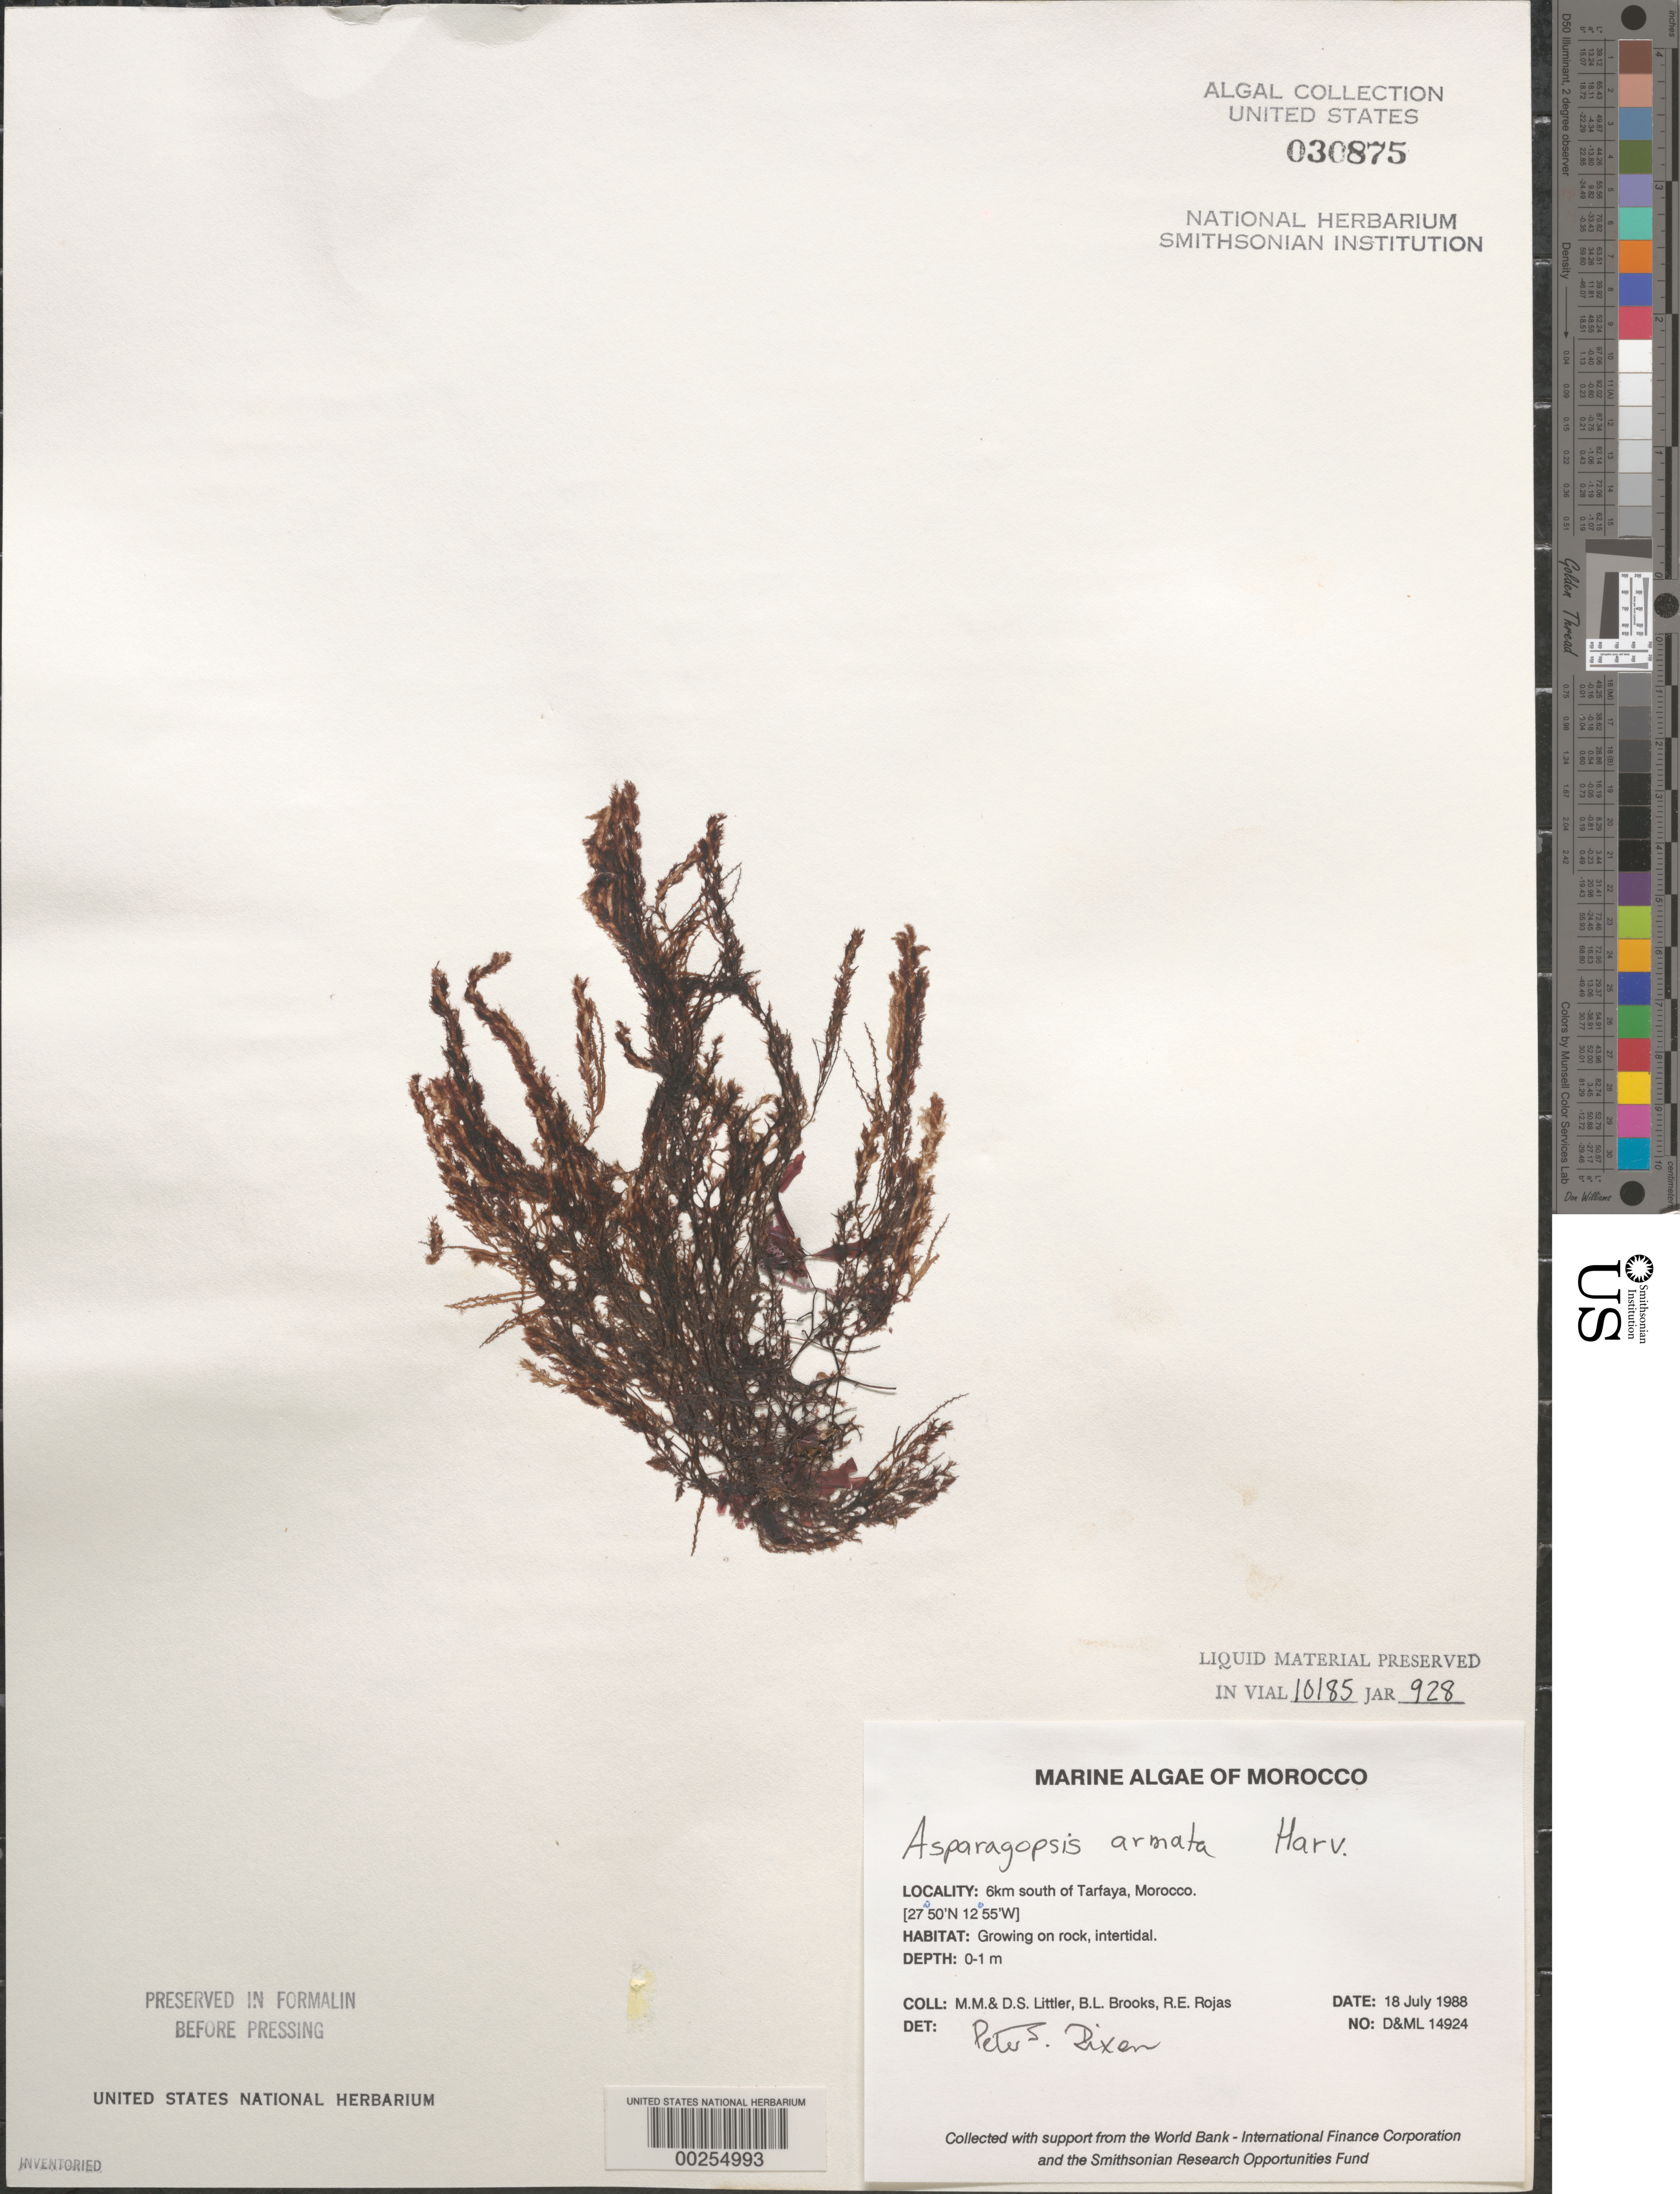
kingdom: Plantae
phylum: Rhodophyta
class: Florideophyceae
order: Bonnemaisoniales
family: Bonnemaisoniaceae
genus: Asparagopsis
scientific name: Asparagopsis armata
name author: Harv.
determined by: Dixon, P. S.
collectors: M. M. Littler, D. S. Littler, B. Brooks & R. Rojas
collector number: D&ML 14924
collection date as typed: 18 Jul 1988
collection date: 1988-07-18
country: Morocco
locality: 6 km south of Tarfaya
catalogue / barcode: US 30875